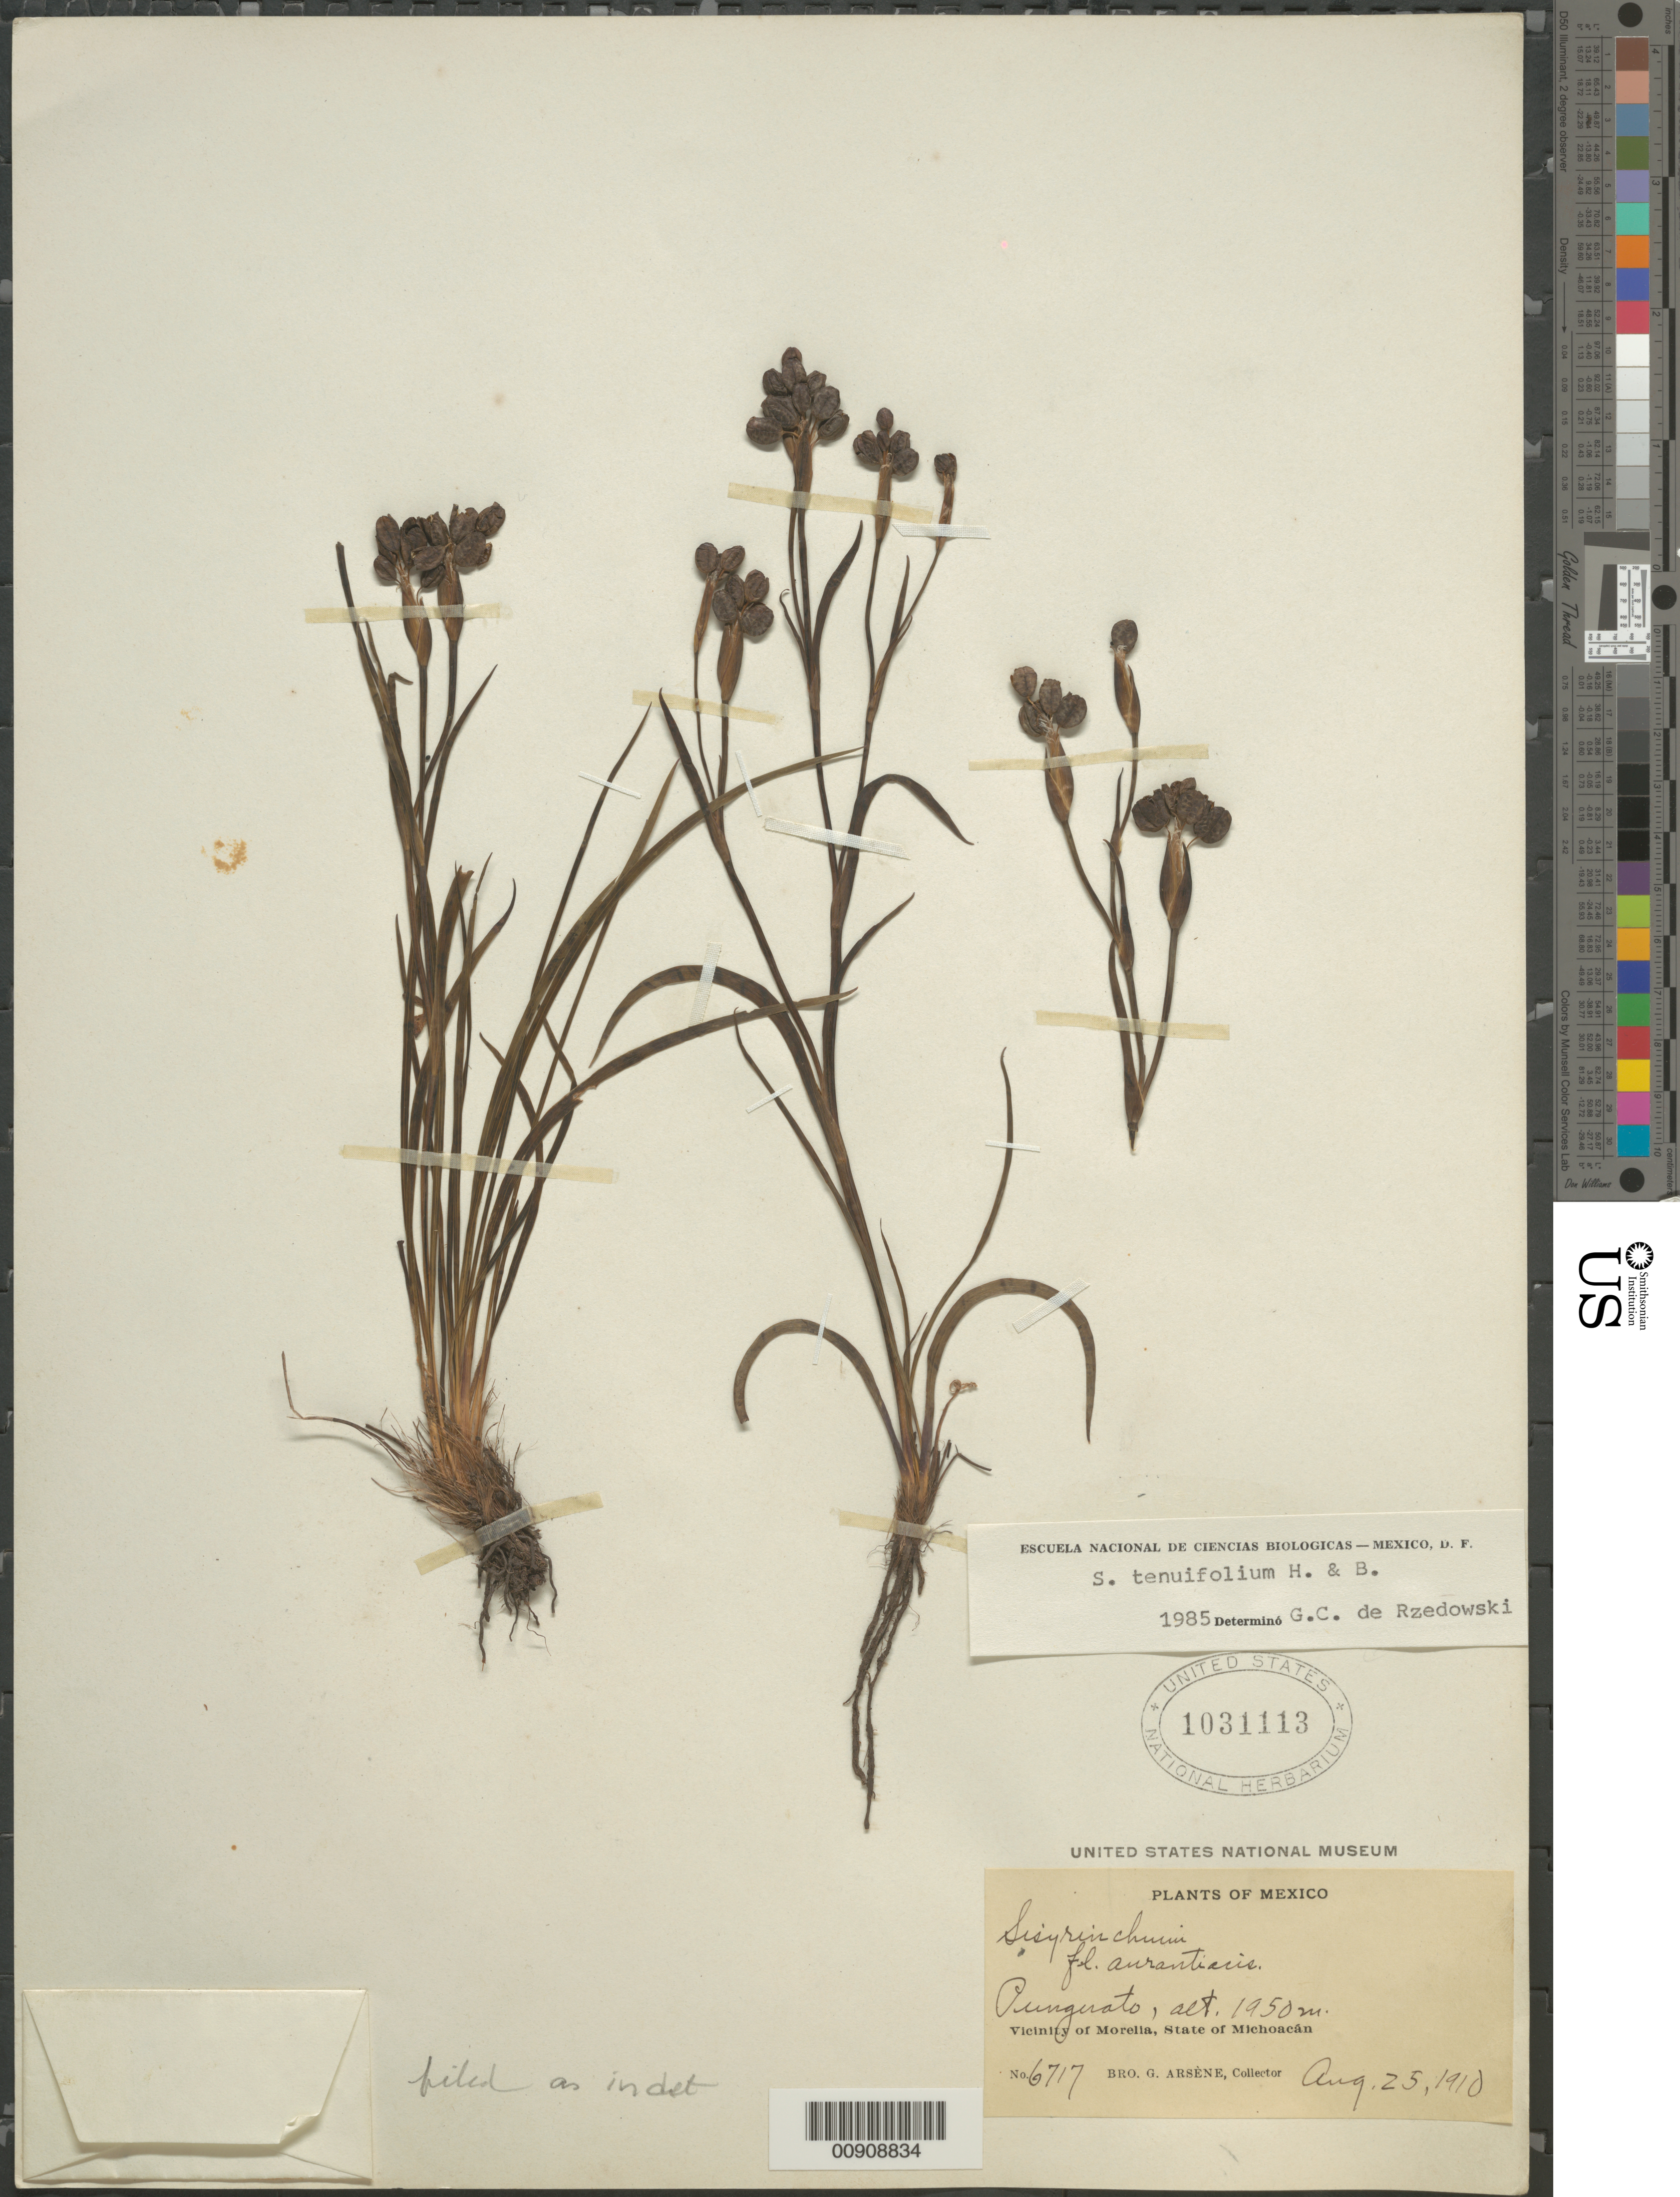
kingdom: Plantae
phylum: Tracheophyta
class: Liliopsida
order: Asparagales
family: Iridaceae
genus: Sisyrinchium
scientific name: Sisyrinchium sp.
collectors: Bro. G. Arsène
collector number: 6717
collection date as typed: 25 Aug 1910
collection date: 1910-08-25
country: Mexico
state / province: Michoacán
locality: Punguato. Vicinity of Morelia, State of Michoacán.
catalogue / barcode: US 1031113